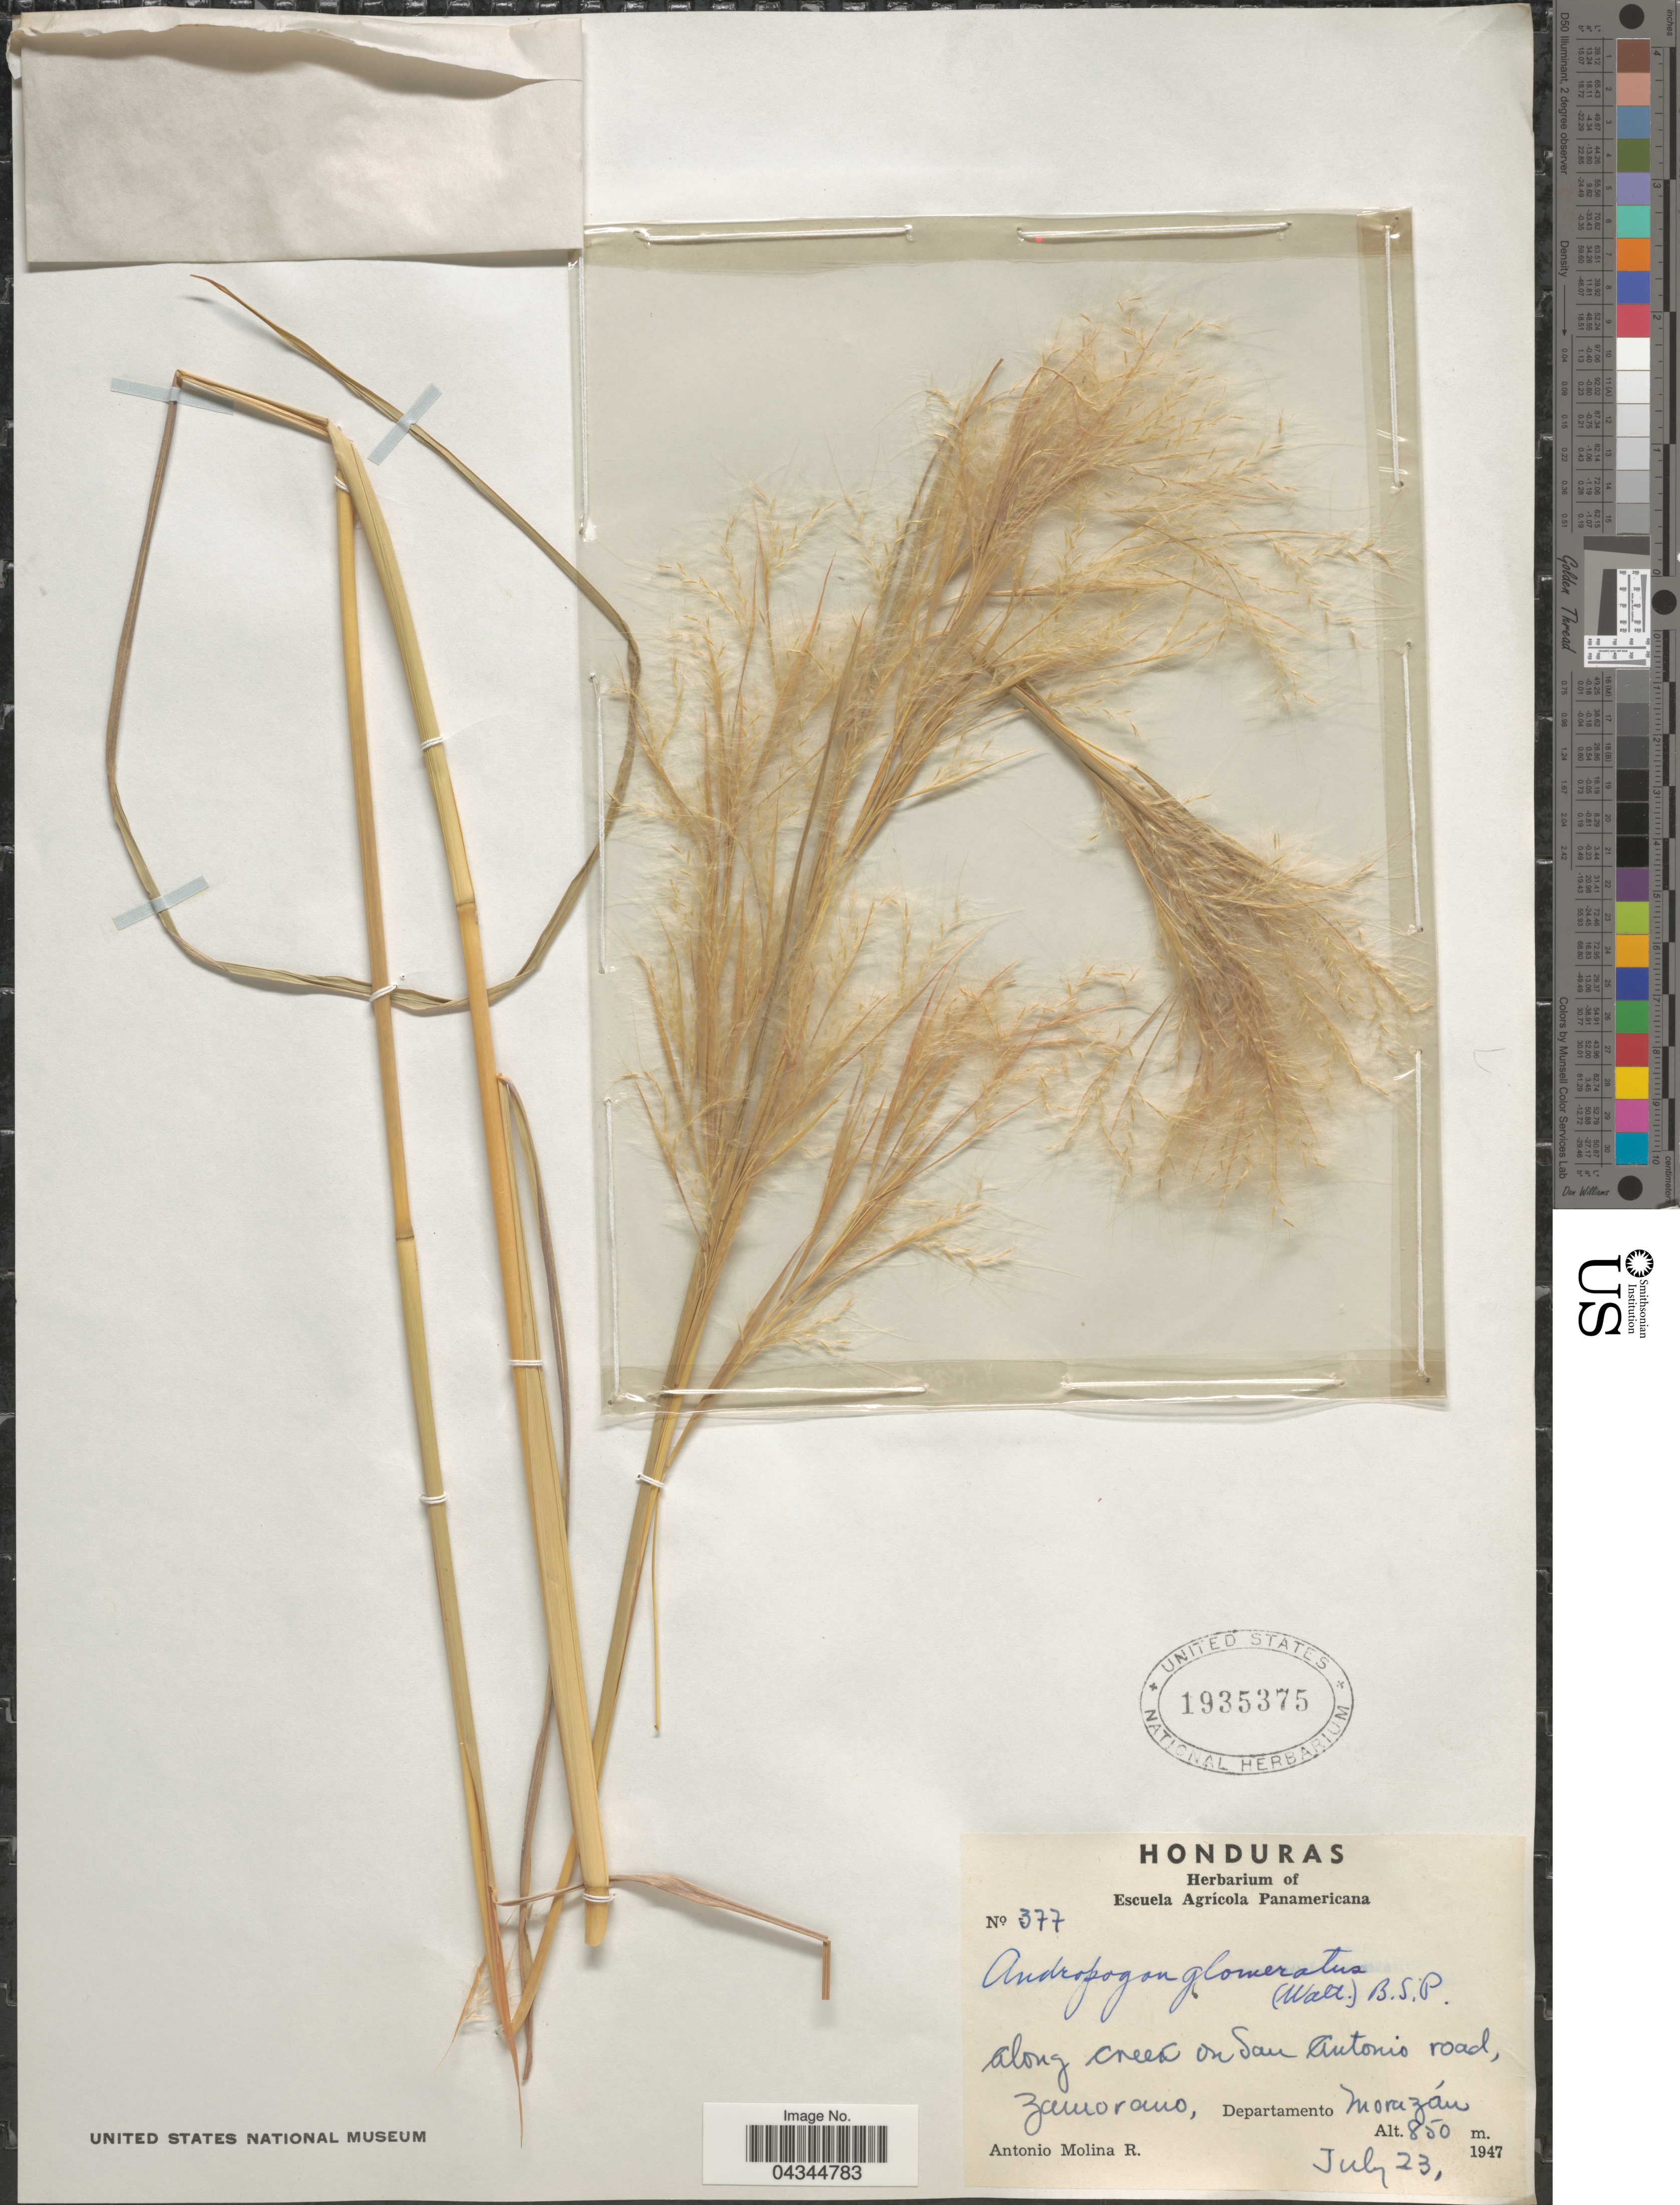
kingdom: Plantae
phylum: Tracheophyta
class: Liliopsida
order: Poales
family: Poaceae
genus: Andropogon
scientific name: Andropogon glomeratus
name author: (Walter) Britton et al.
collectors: A. Molina R.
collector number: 377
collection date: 1947-07-23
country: Honduras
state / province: Fco. Morazán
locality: Along creek on San Antonio road, Zamorano, Departamento Morazán.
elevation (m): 850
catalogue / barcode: US 1935375